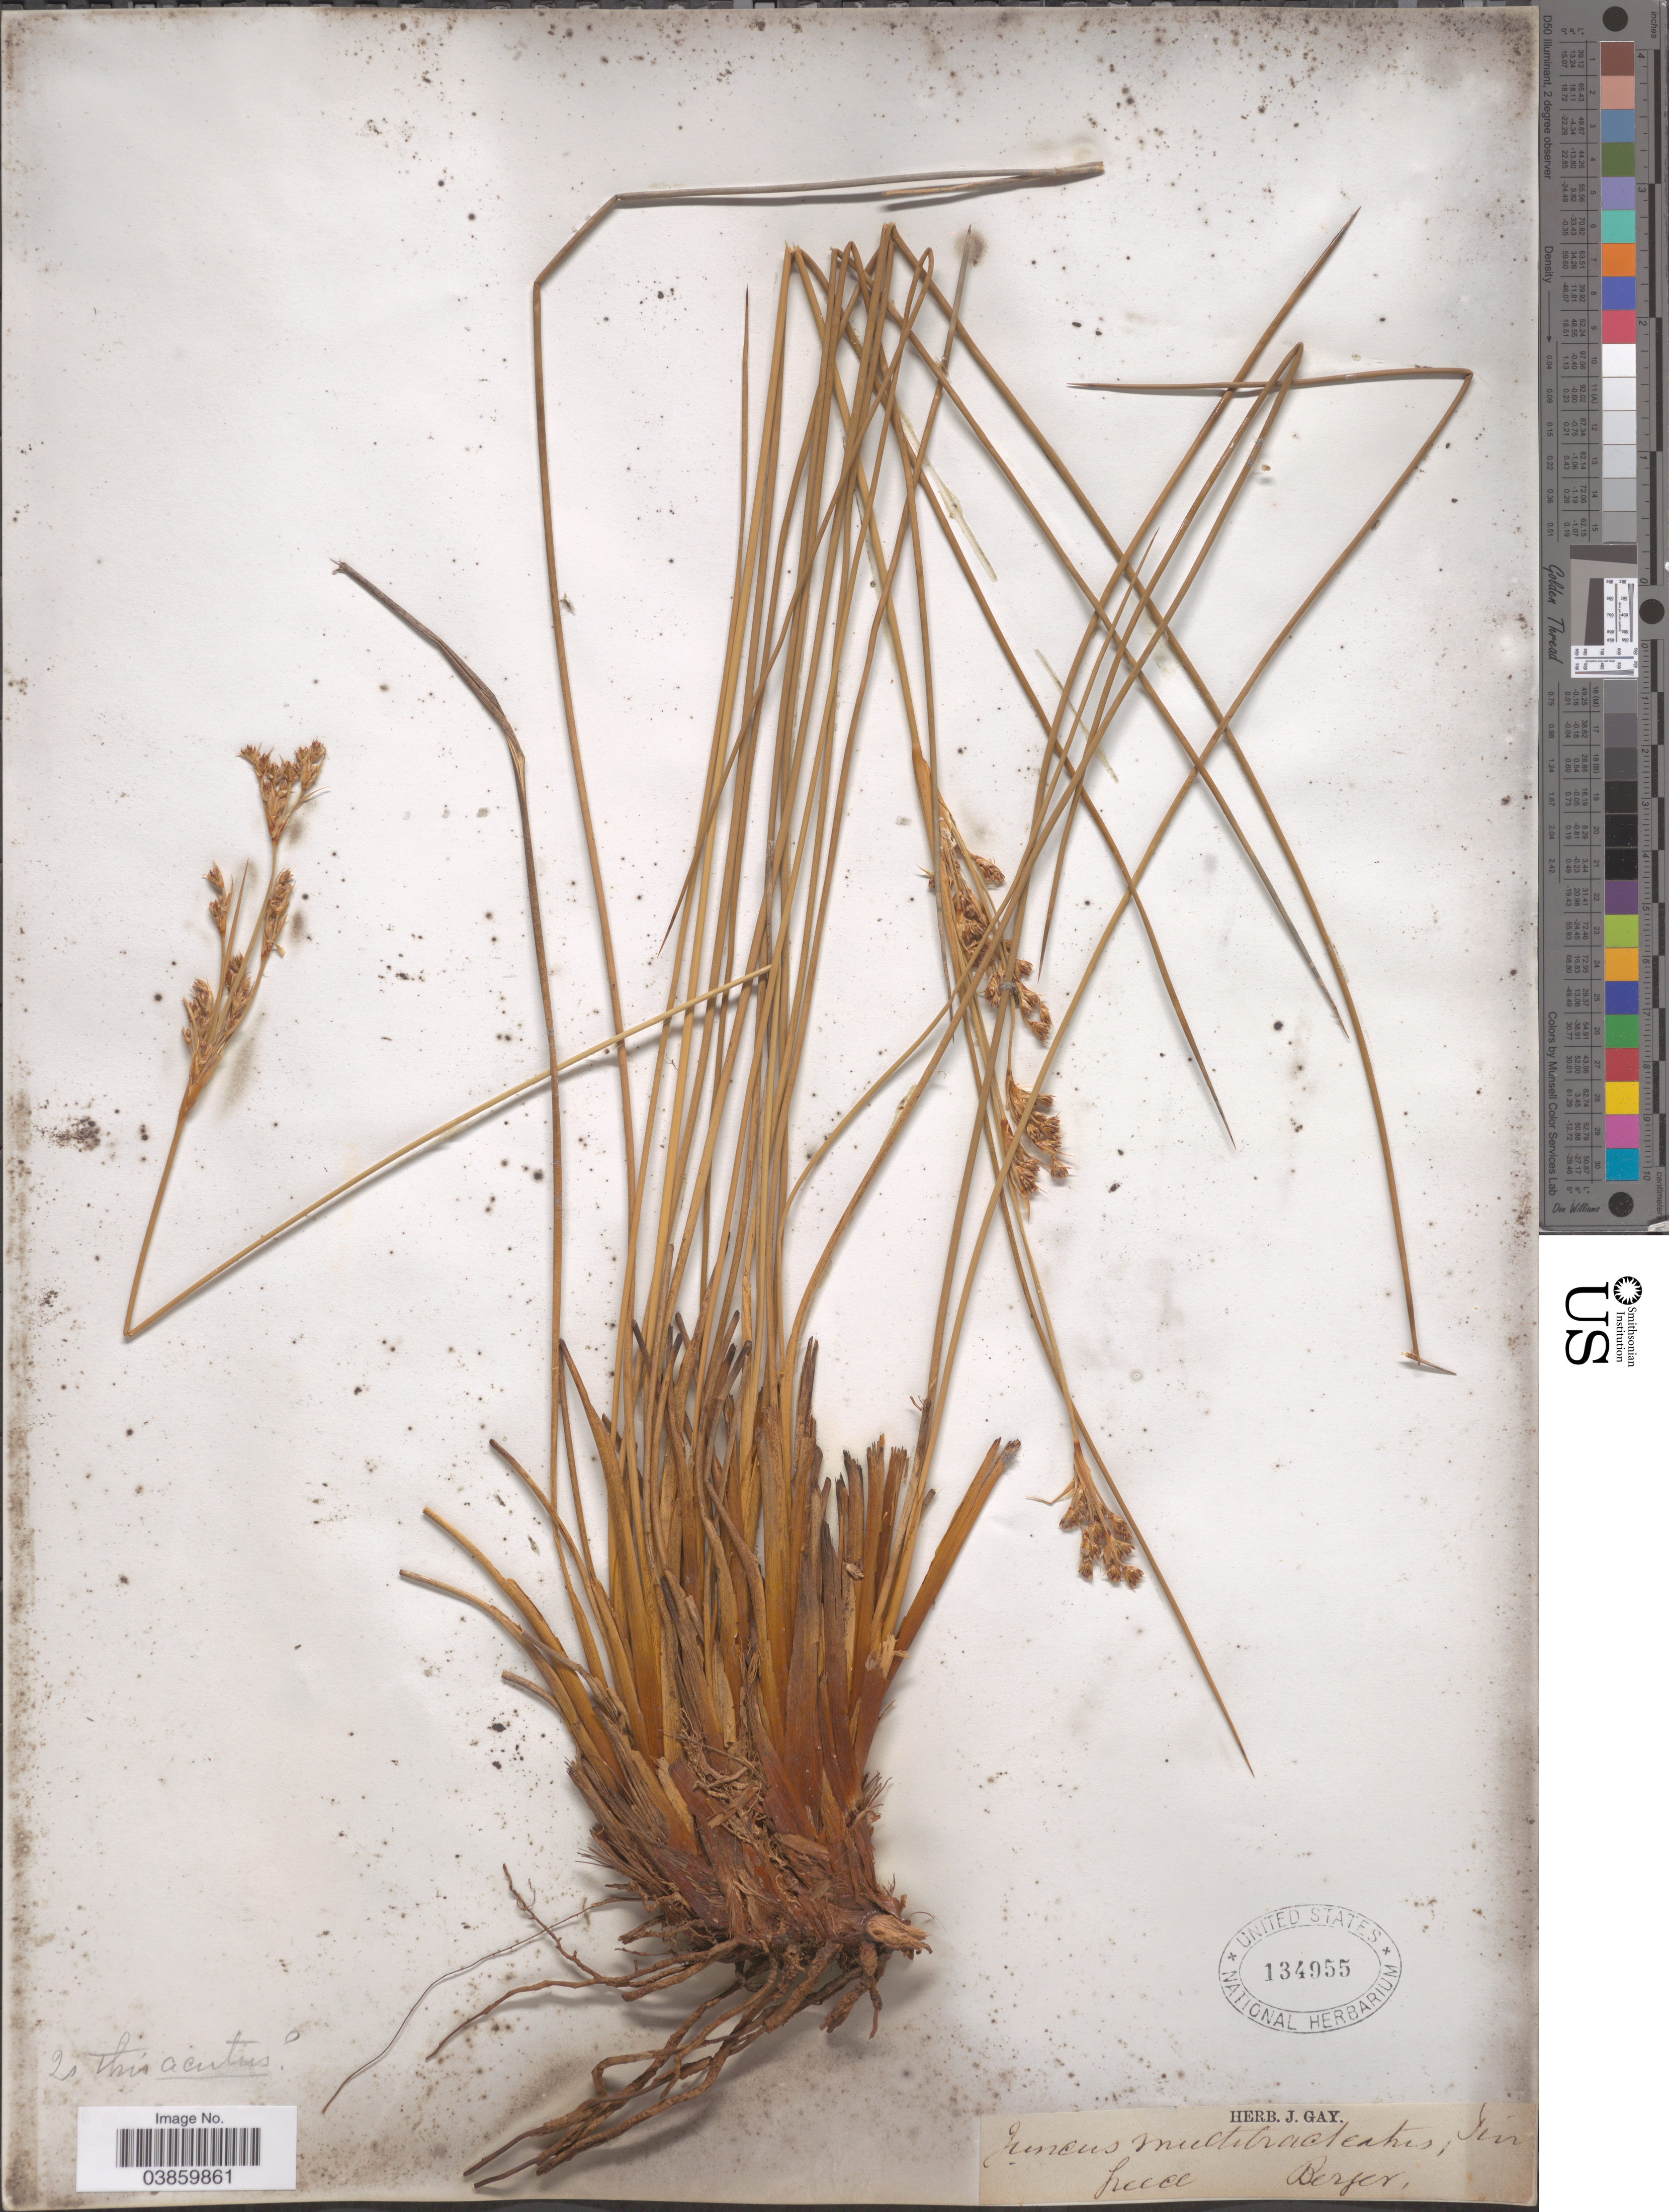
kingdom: Plantae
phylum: Tracheophyta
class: Liliopsida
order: Poales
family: Juncaceae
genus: Juncus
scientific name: Juncus acutus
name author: L.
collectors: Berger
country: Greece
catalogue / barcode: US 134955